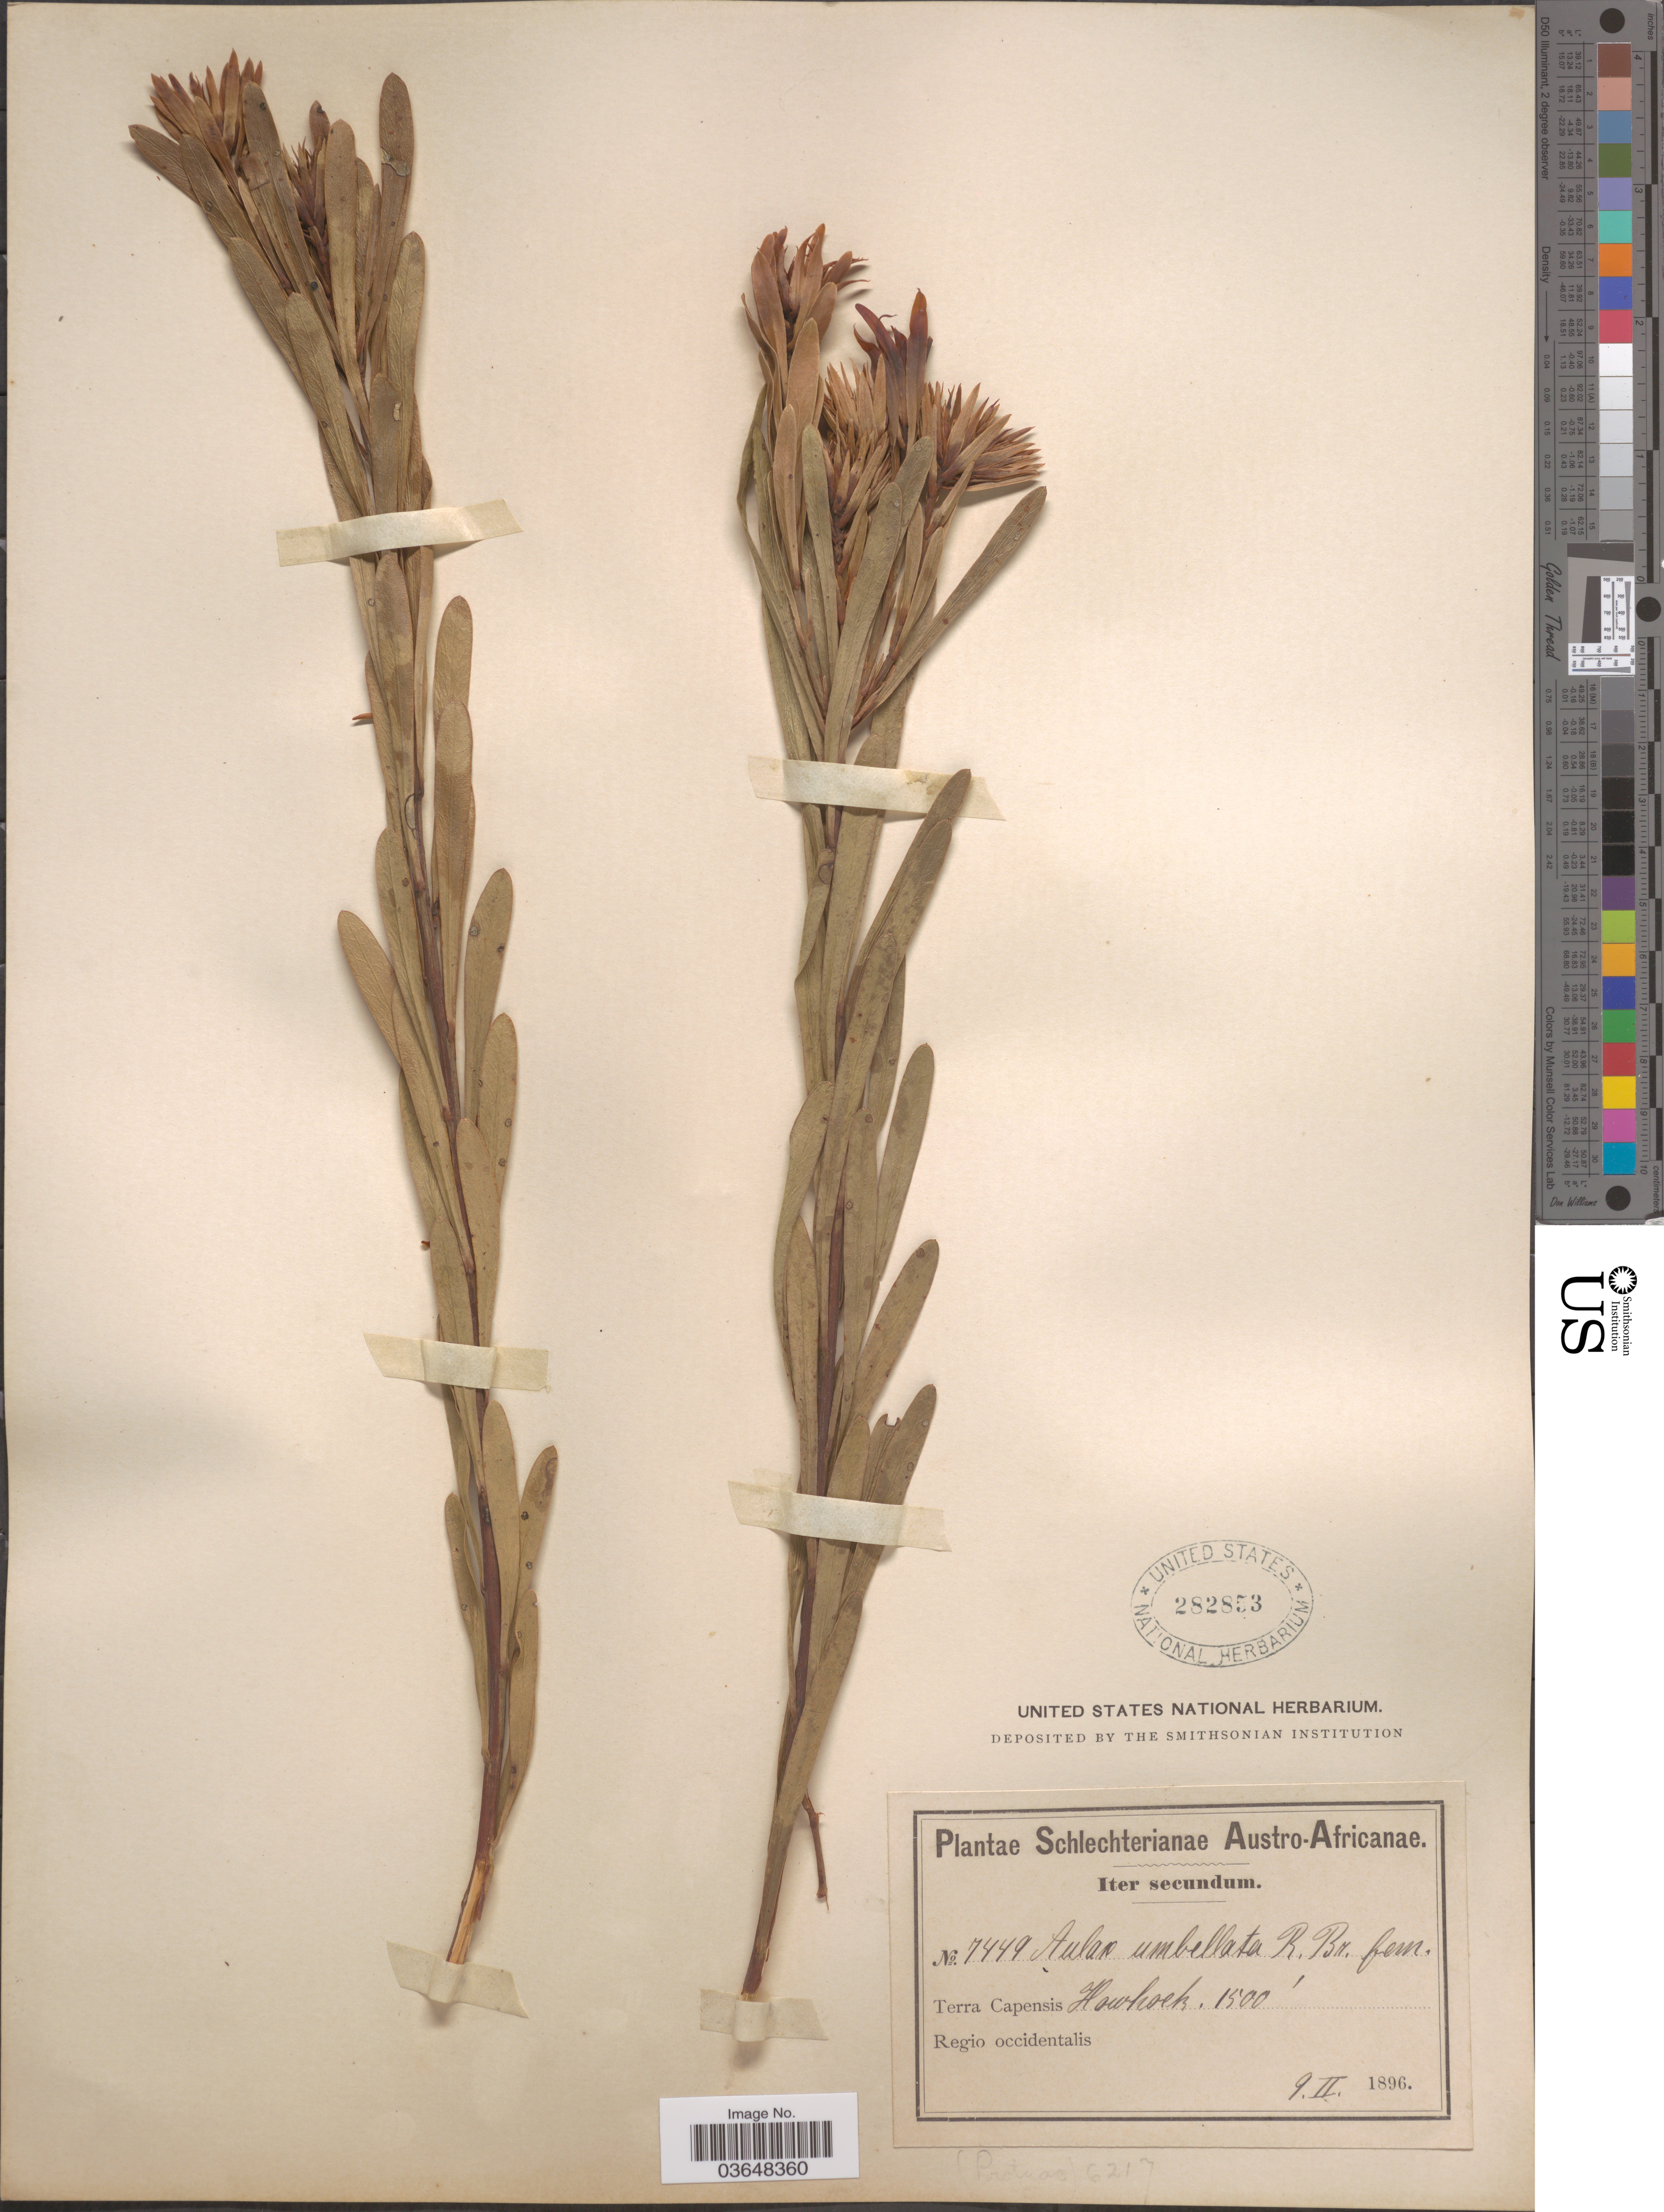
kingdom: Plantae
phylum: Tracheophyta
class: Magnoliopsida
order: Proteales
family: Proteaceae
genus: Aulax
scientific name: Aulax umbellata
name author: R. Br.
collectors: Schlechter, --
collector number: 7449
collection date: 1896-02-09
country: South Africa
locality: Austro-Africanæ. Terra Capensis Howhoek, Regio occidentalis.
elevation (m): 457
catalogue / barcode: US 282853